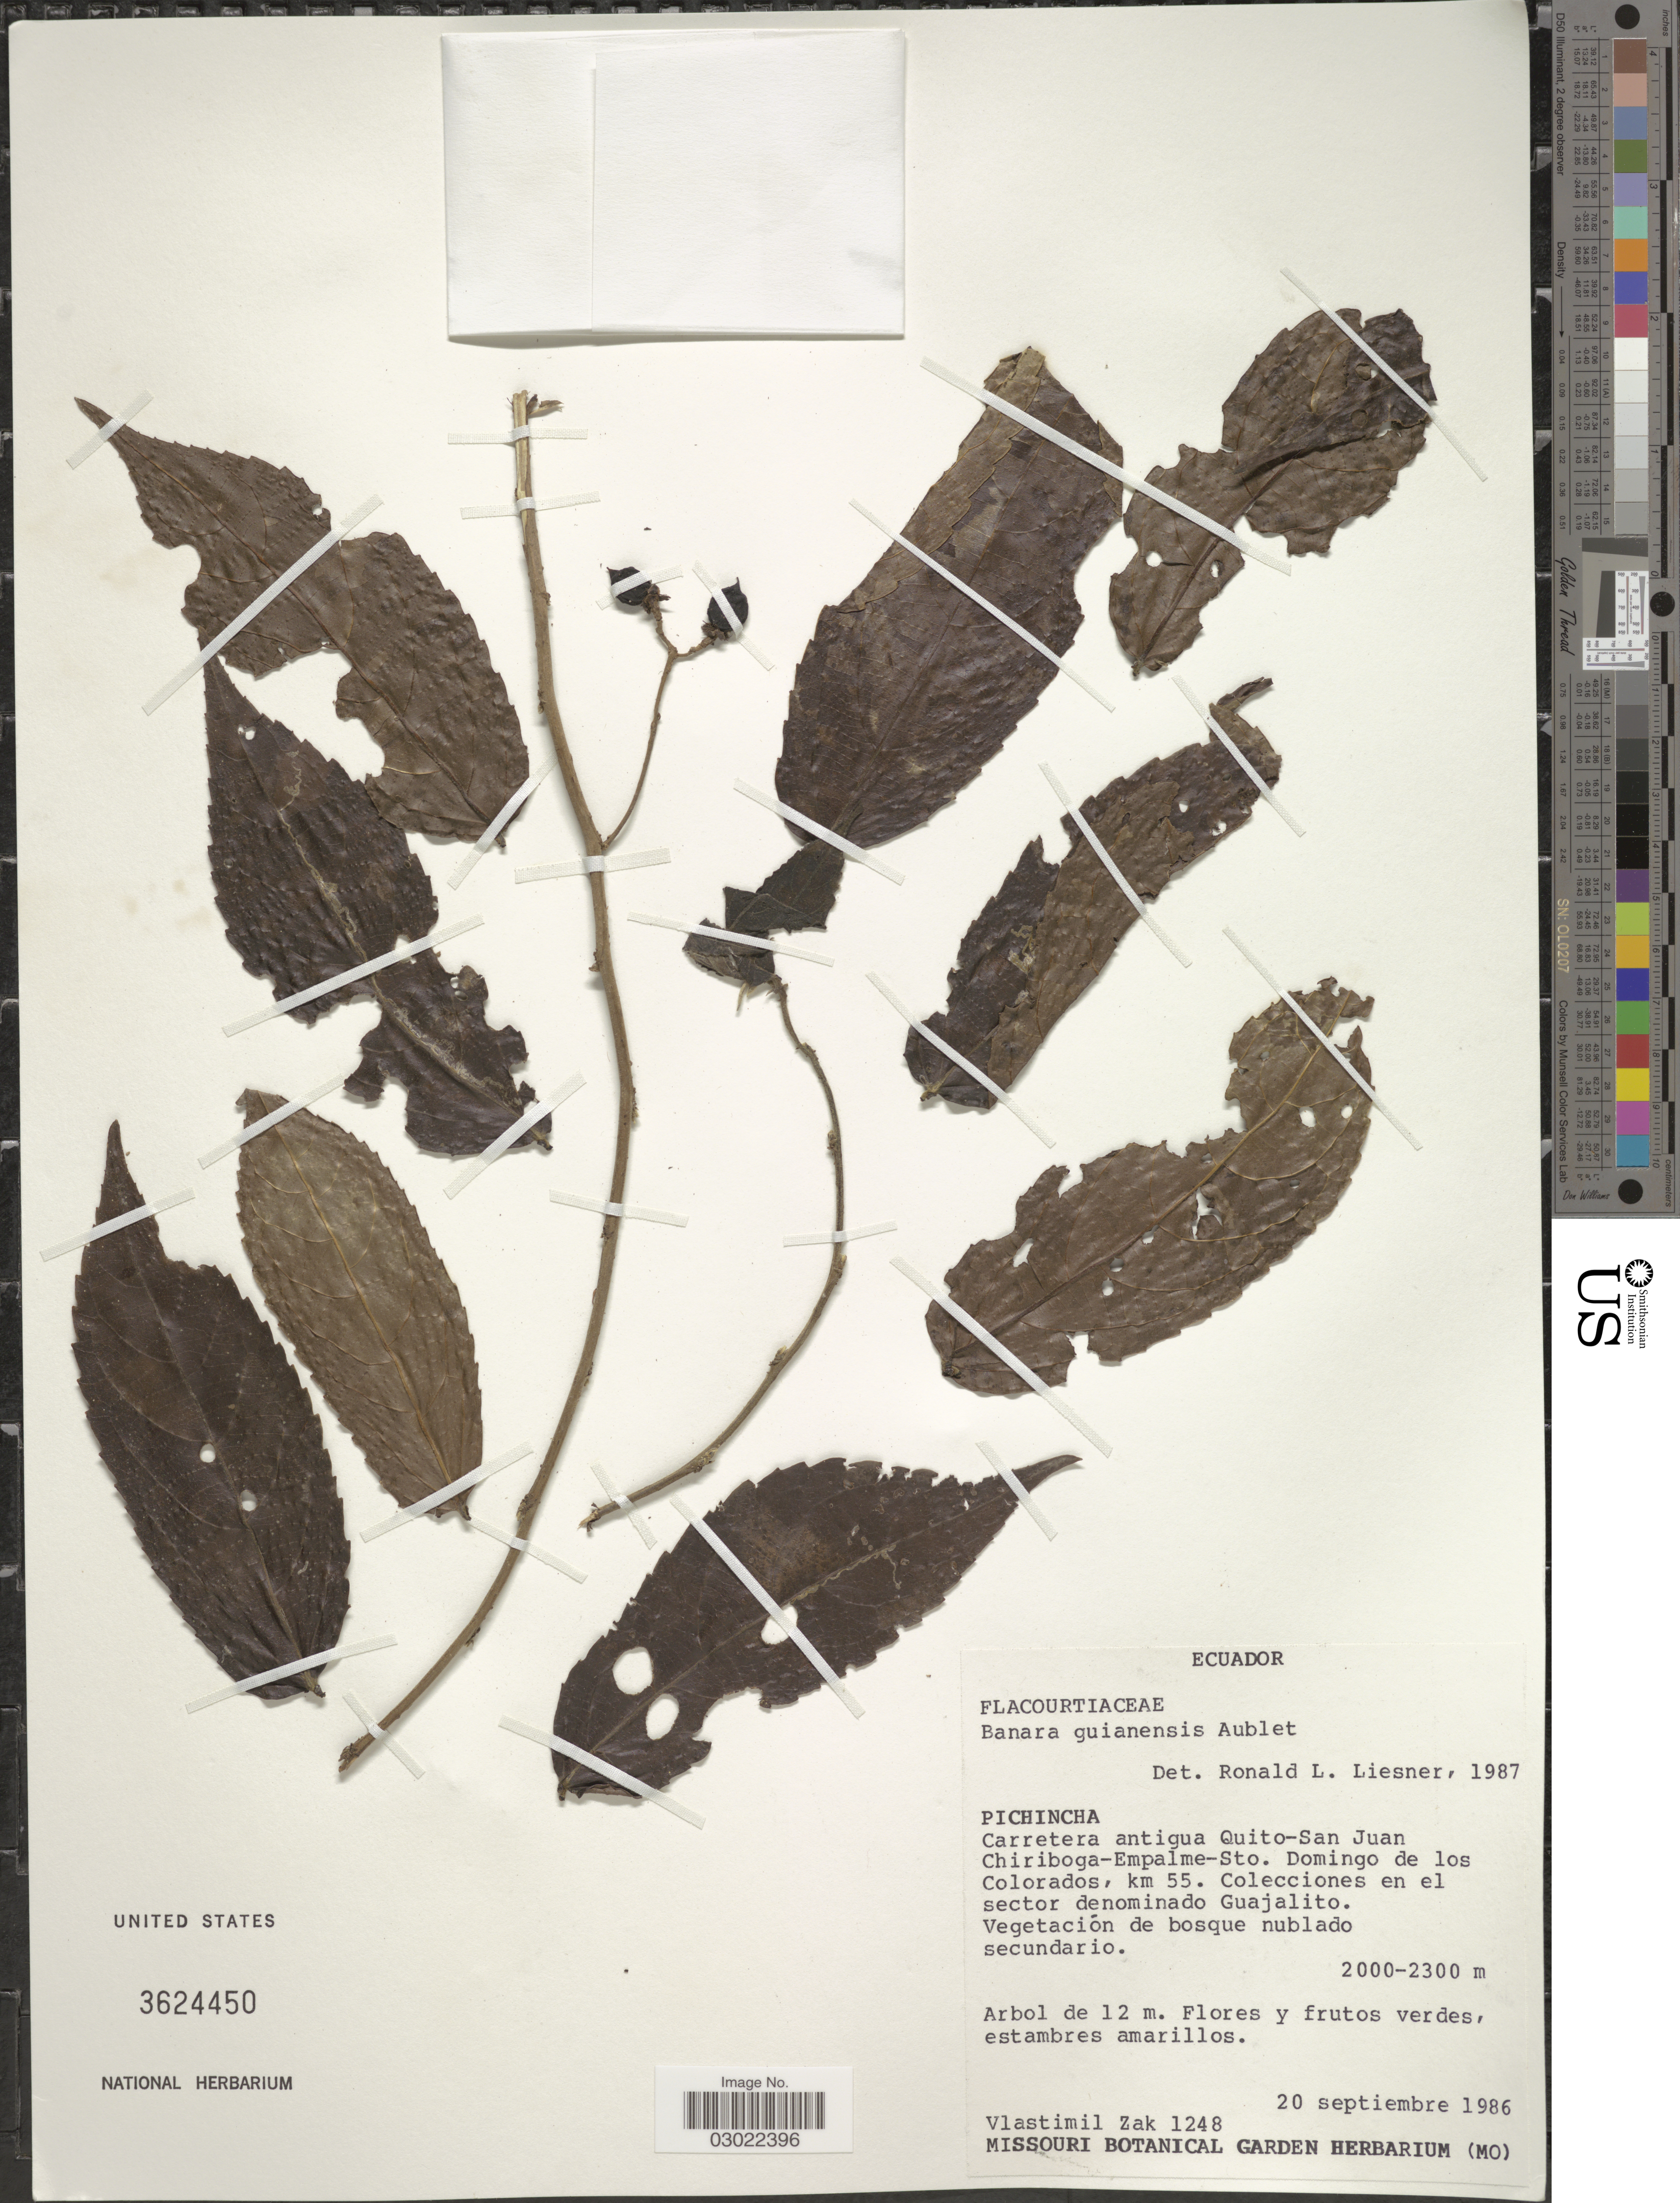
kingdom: Plantae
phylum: Tracheophyta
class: Magnoliopsida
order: Malpighiales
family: Salicaceae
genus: Banara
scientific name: Banara guianensis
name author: Aubl.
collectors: V. Zak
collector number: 1248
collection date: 1986-09-20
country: Ecuador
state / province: Pichincha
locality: Carretera antigua Quito-San Juan Chiriboga-Empalme-Sto. Domingo de los Colorados, km 55. En el sector denominado Guajalito.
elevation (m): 2000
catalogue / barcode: US 3624450